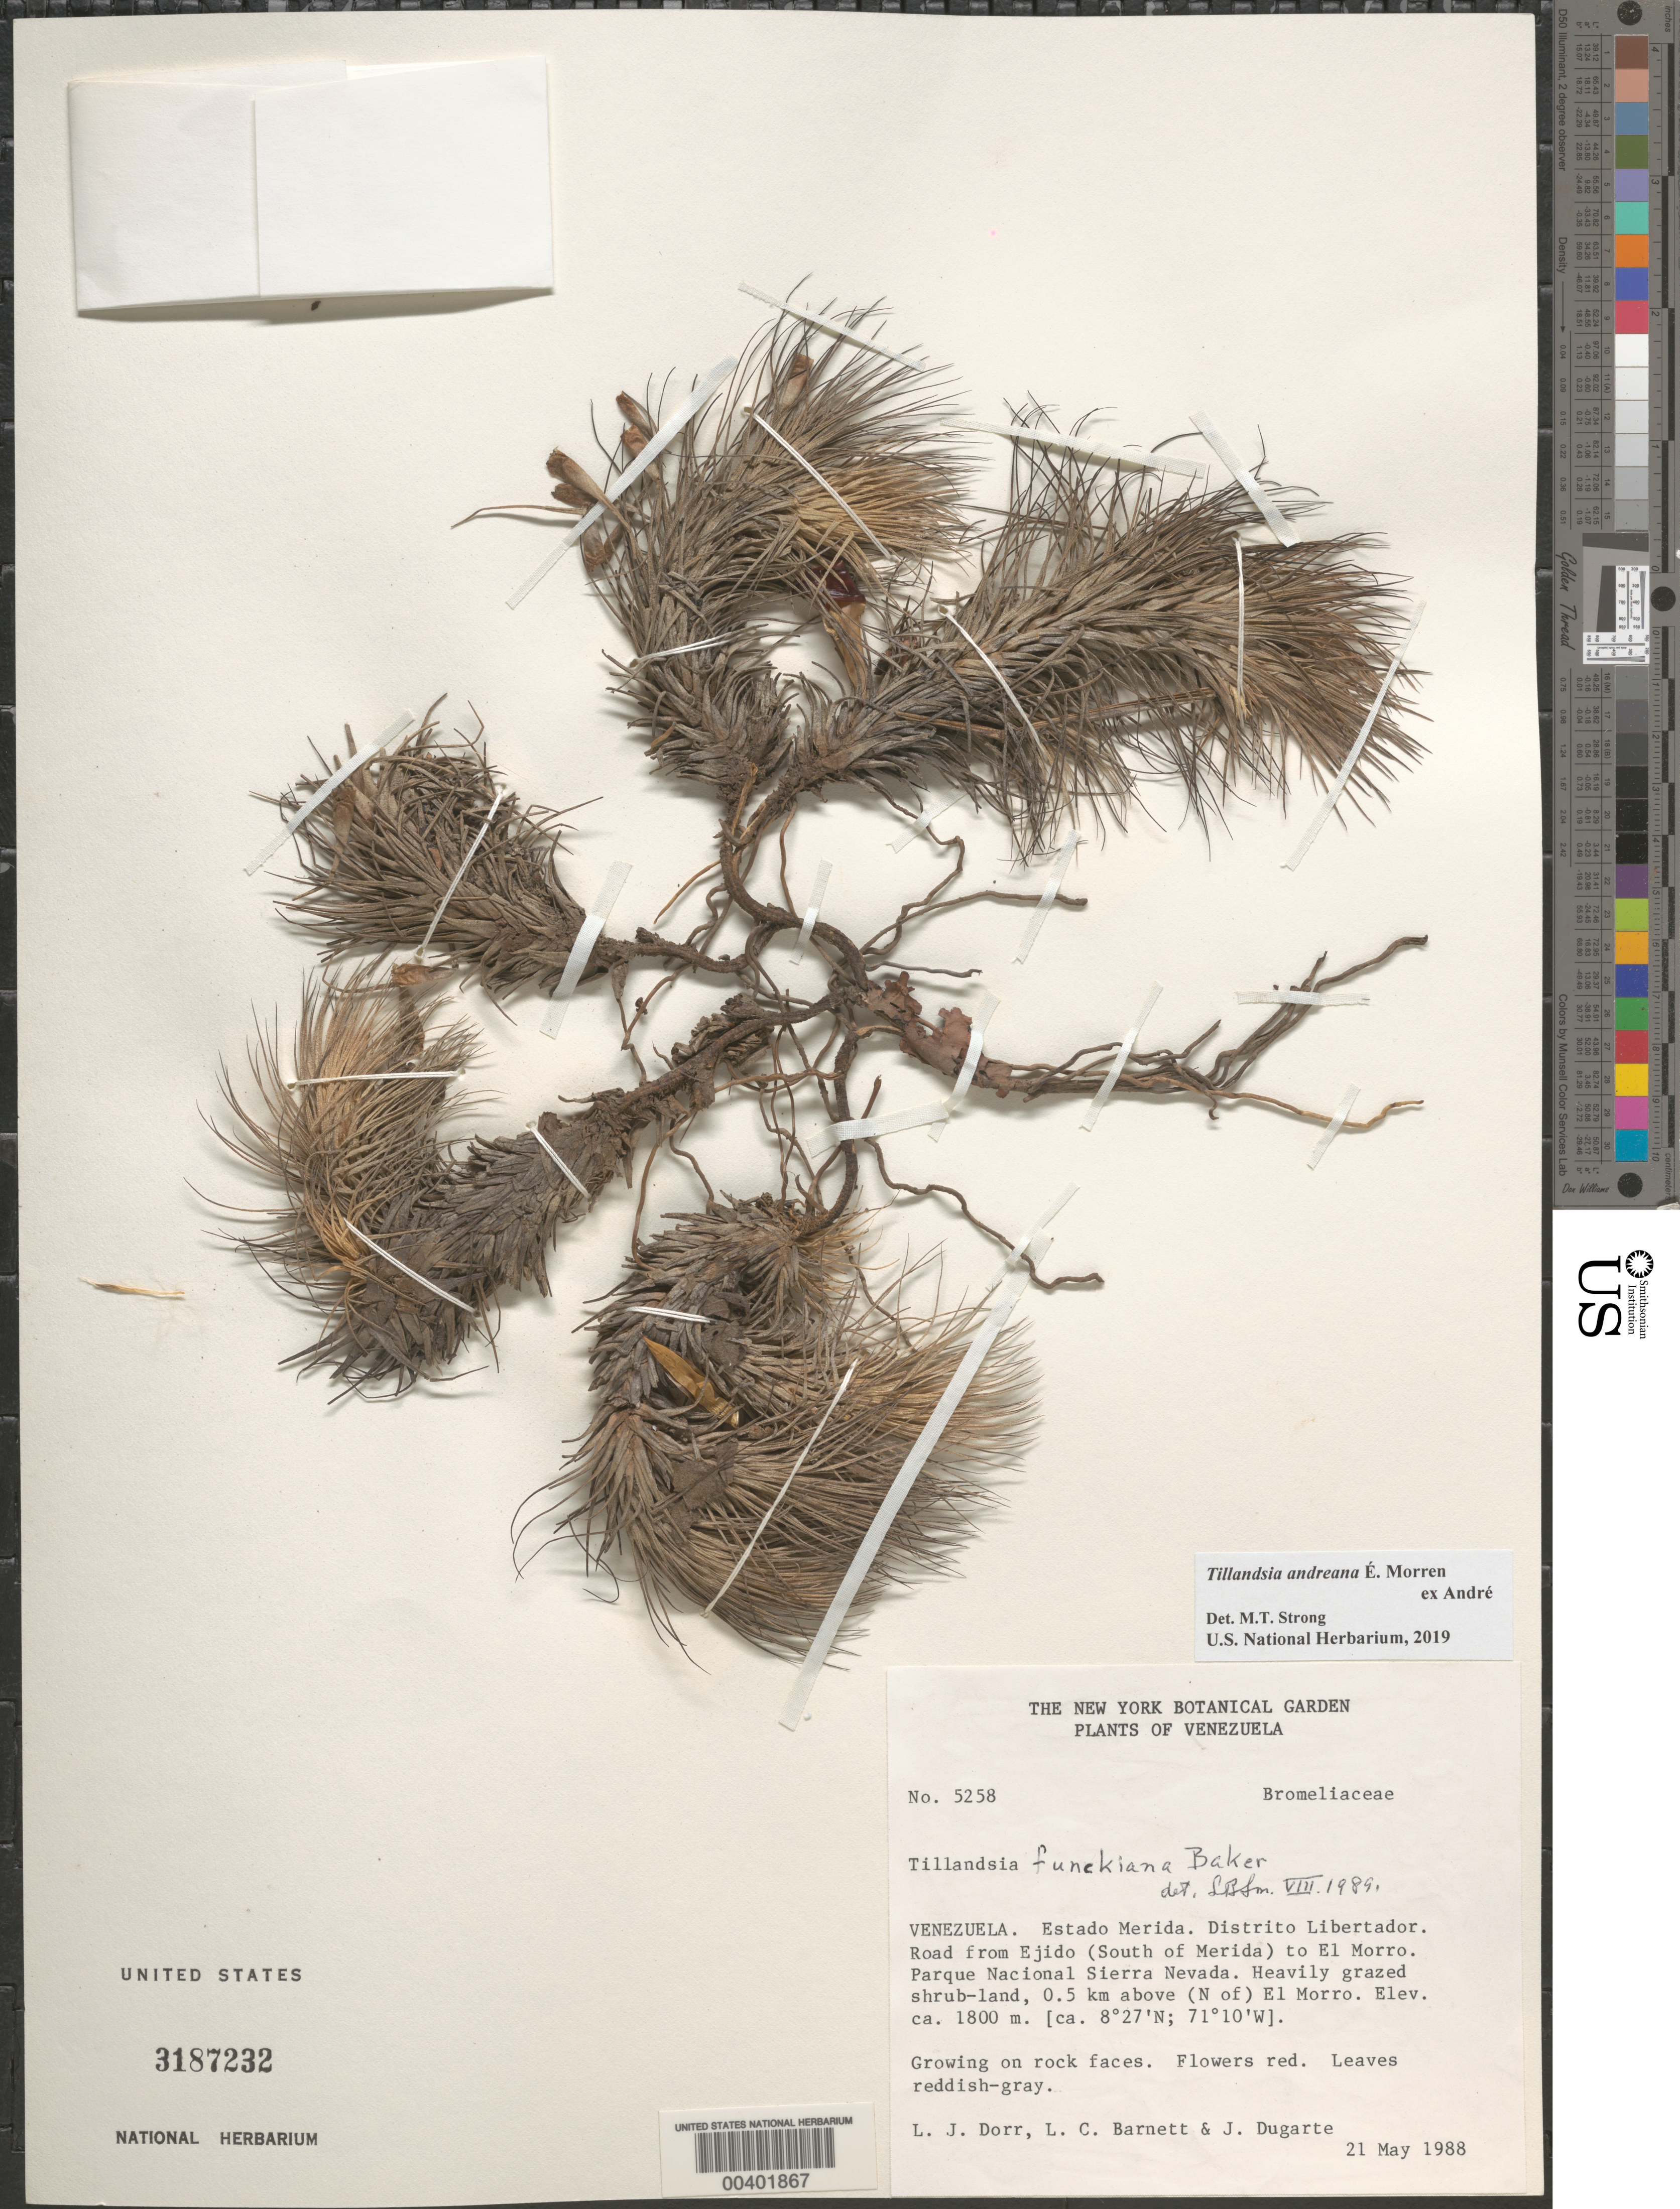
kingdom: Plantae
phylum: Tracheophyta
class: Liliopsida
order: Poales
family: Bromeliaceae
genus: Tillandsia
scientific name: Tillandsia andreana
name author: É. Morren ex André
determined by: Smith, Lyman B., (US), NMNH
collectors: L. J. Dorr & L. C. Barnett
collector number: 5258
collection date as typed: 21 May 1988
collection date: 1988-05-21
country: Venezuela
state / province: Mérida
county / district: Libertador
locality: Road from Ejido (S of Merida) to El Morro. Parque Nacional Sierra Nevada. 0.5 km above (N of) El Morro.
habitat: Growing on rock faces.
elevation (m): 1800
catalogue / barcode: US 3187232